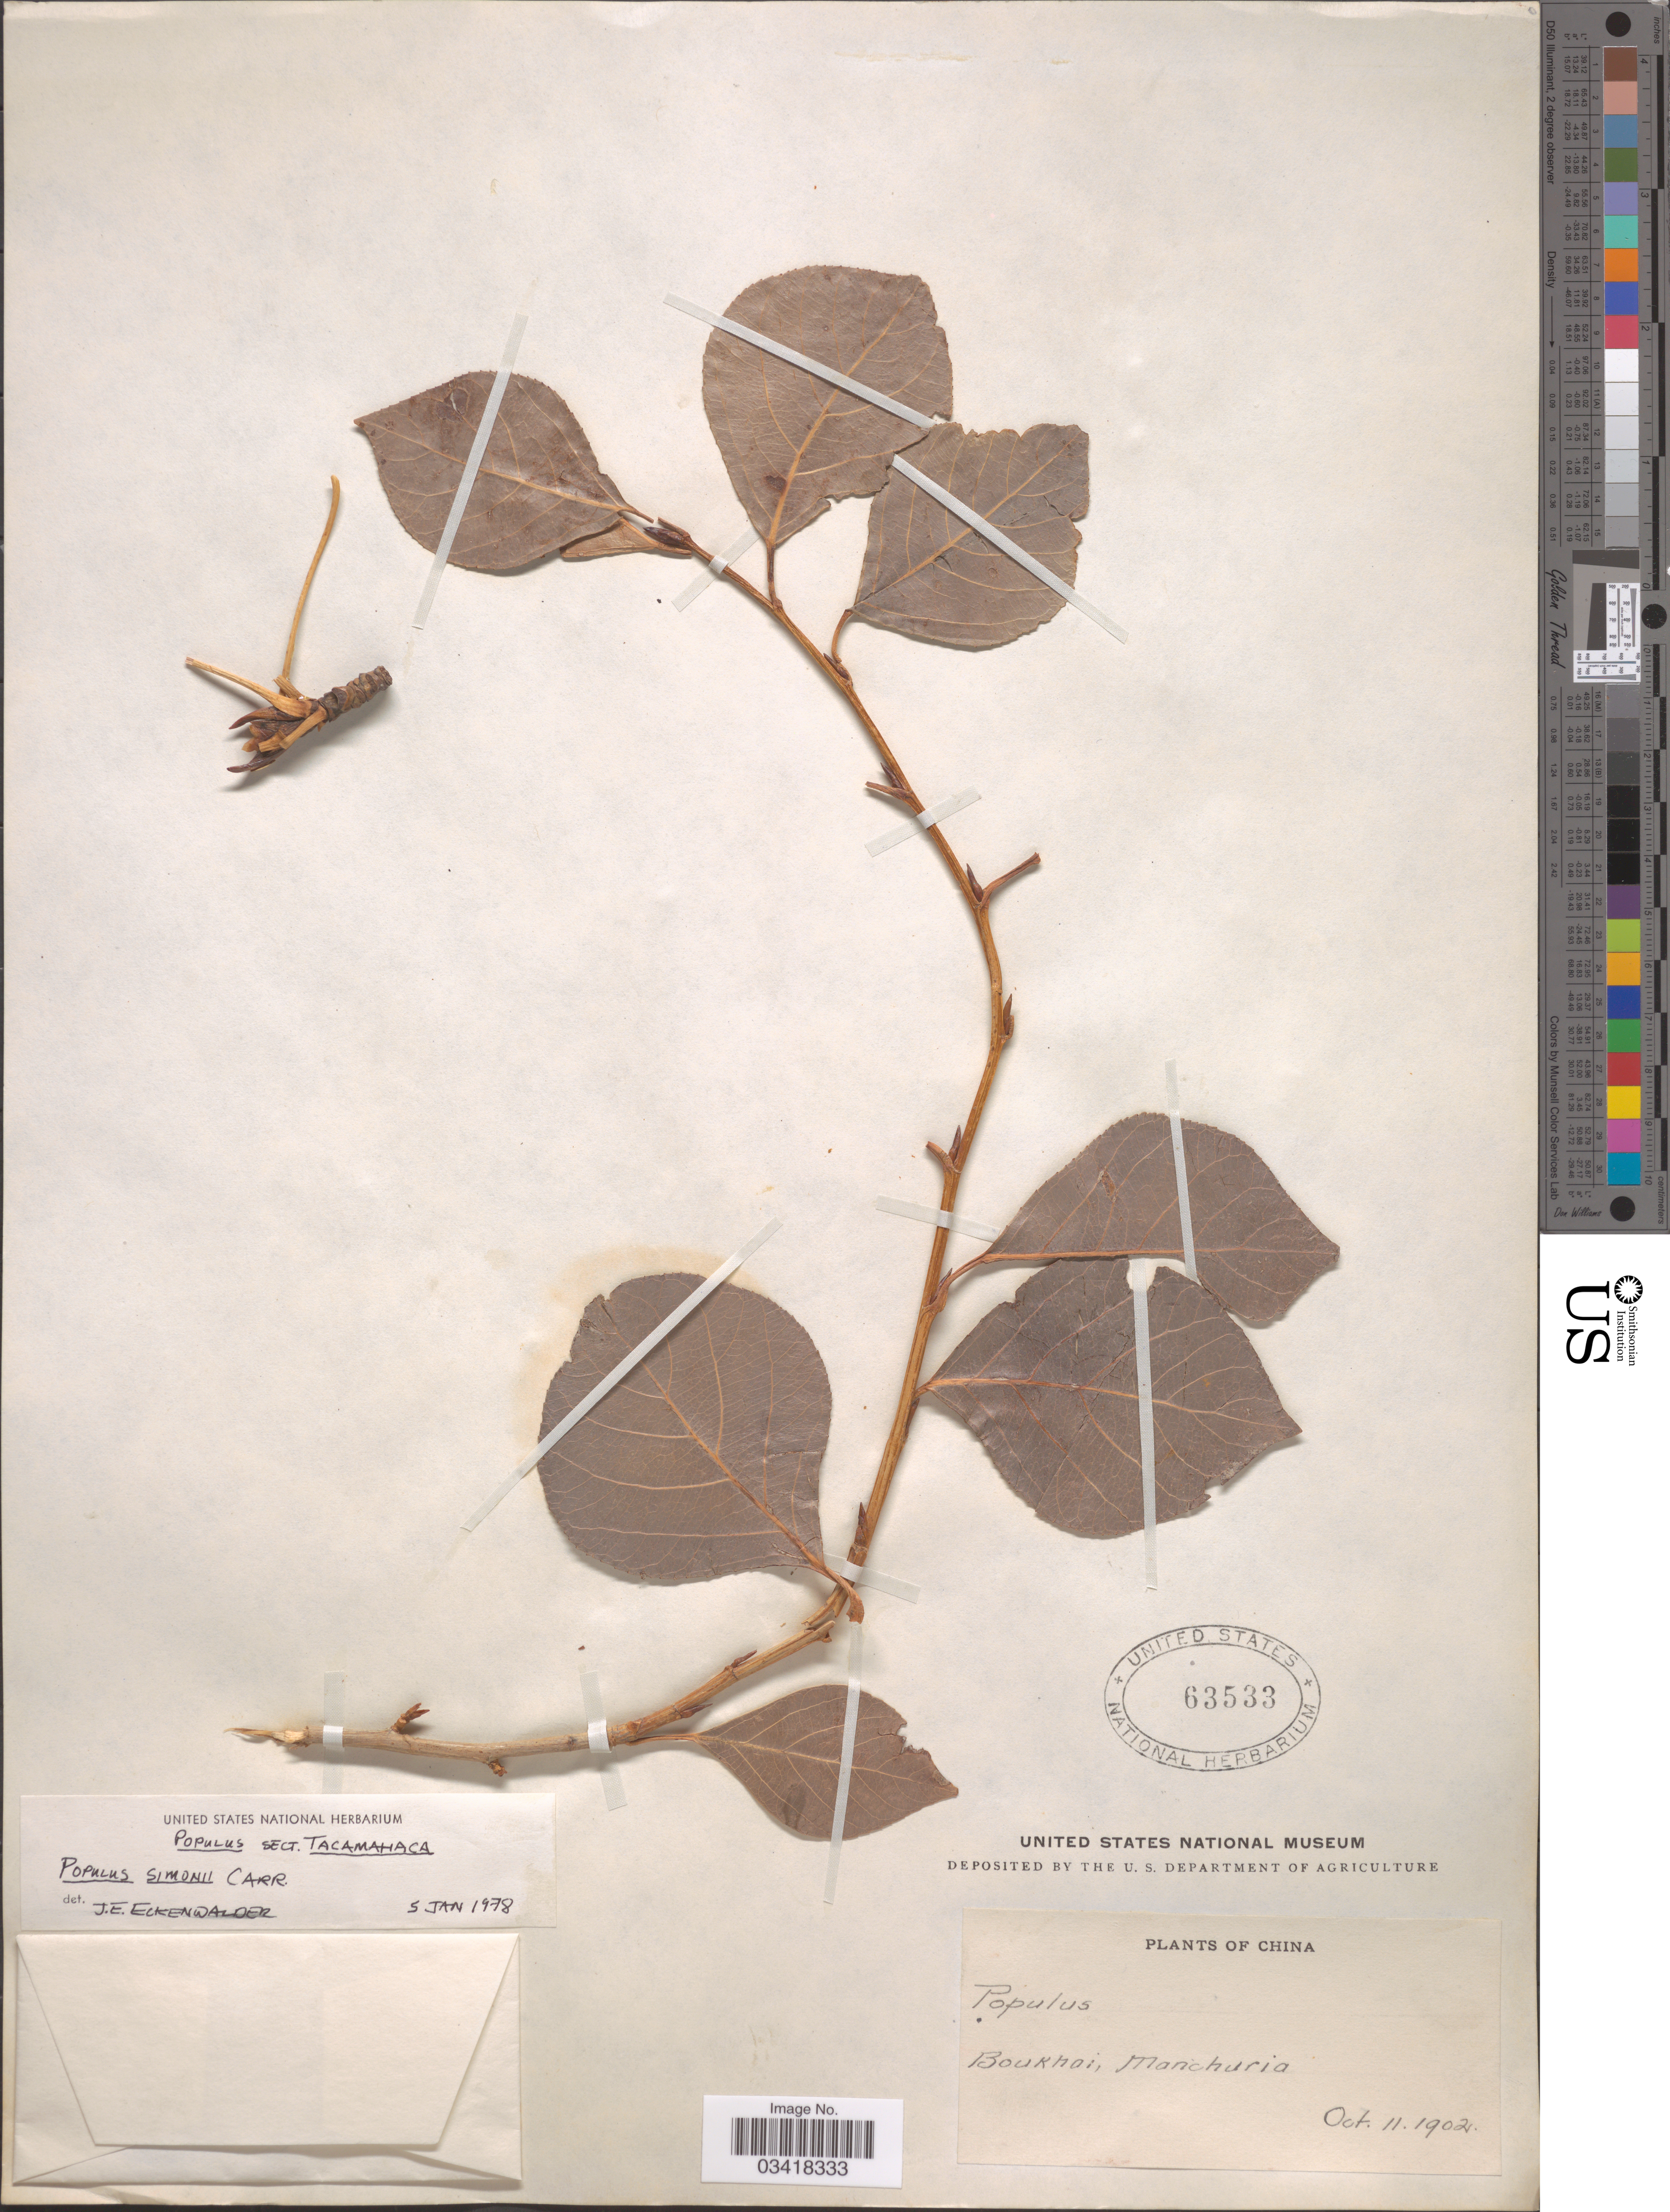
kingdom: Plantae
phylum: Tracheophyta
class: Magnoliopsida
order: Malpighiales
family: Salicaceae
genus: Populus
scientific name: Populus simonii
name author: Carrière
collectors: ex herb. United States National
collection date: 1902-10-11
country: China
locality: Boukhai, Manchuria.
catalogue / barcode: US 63533